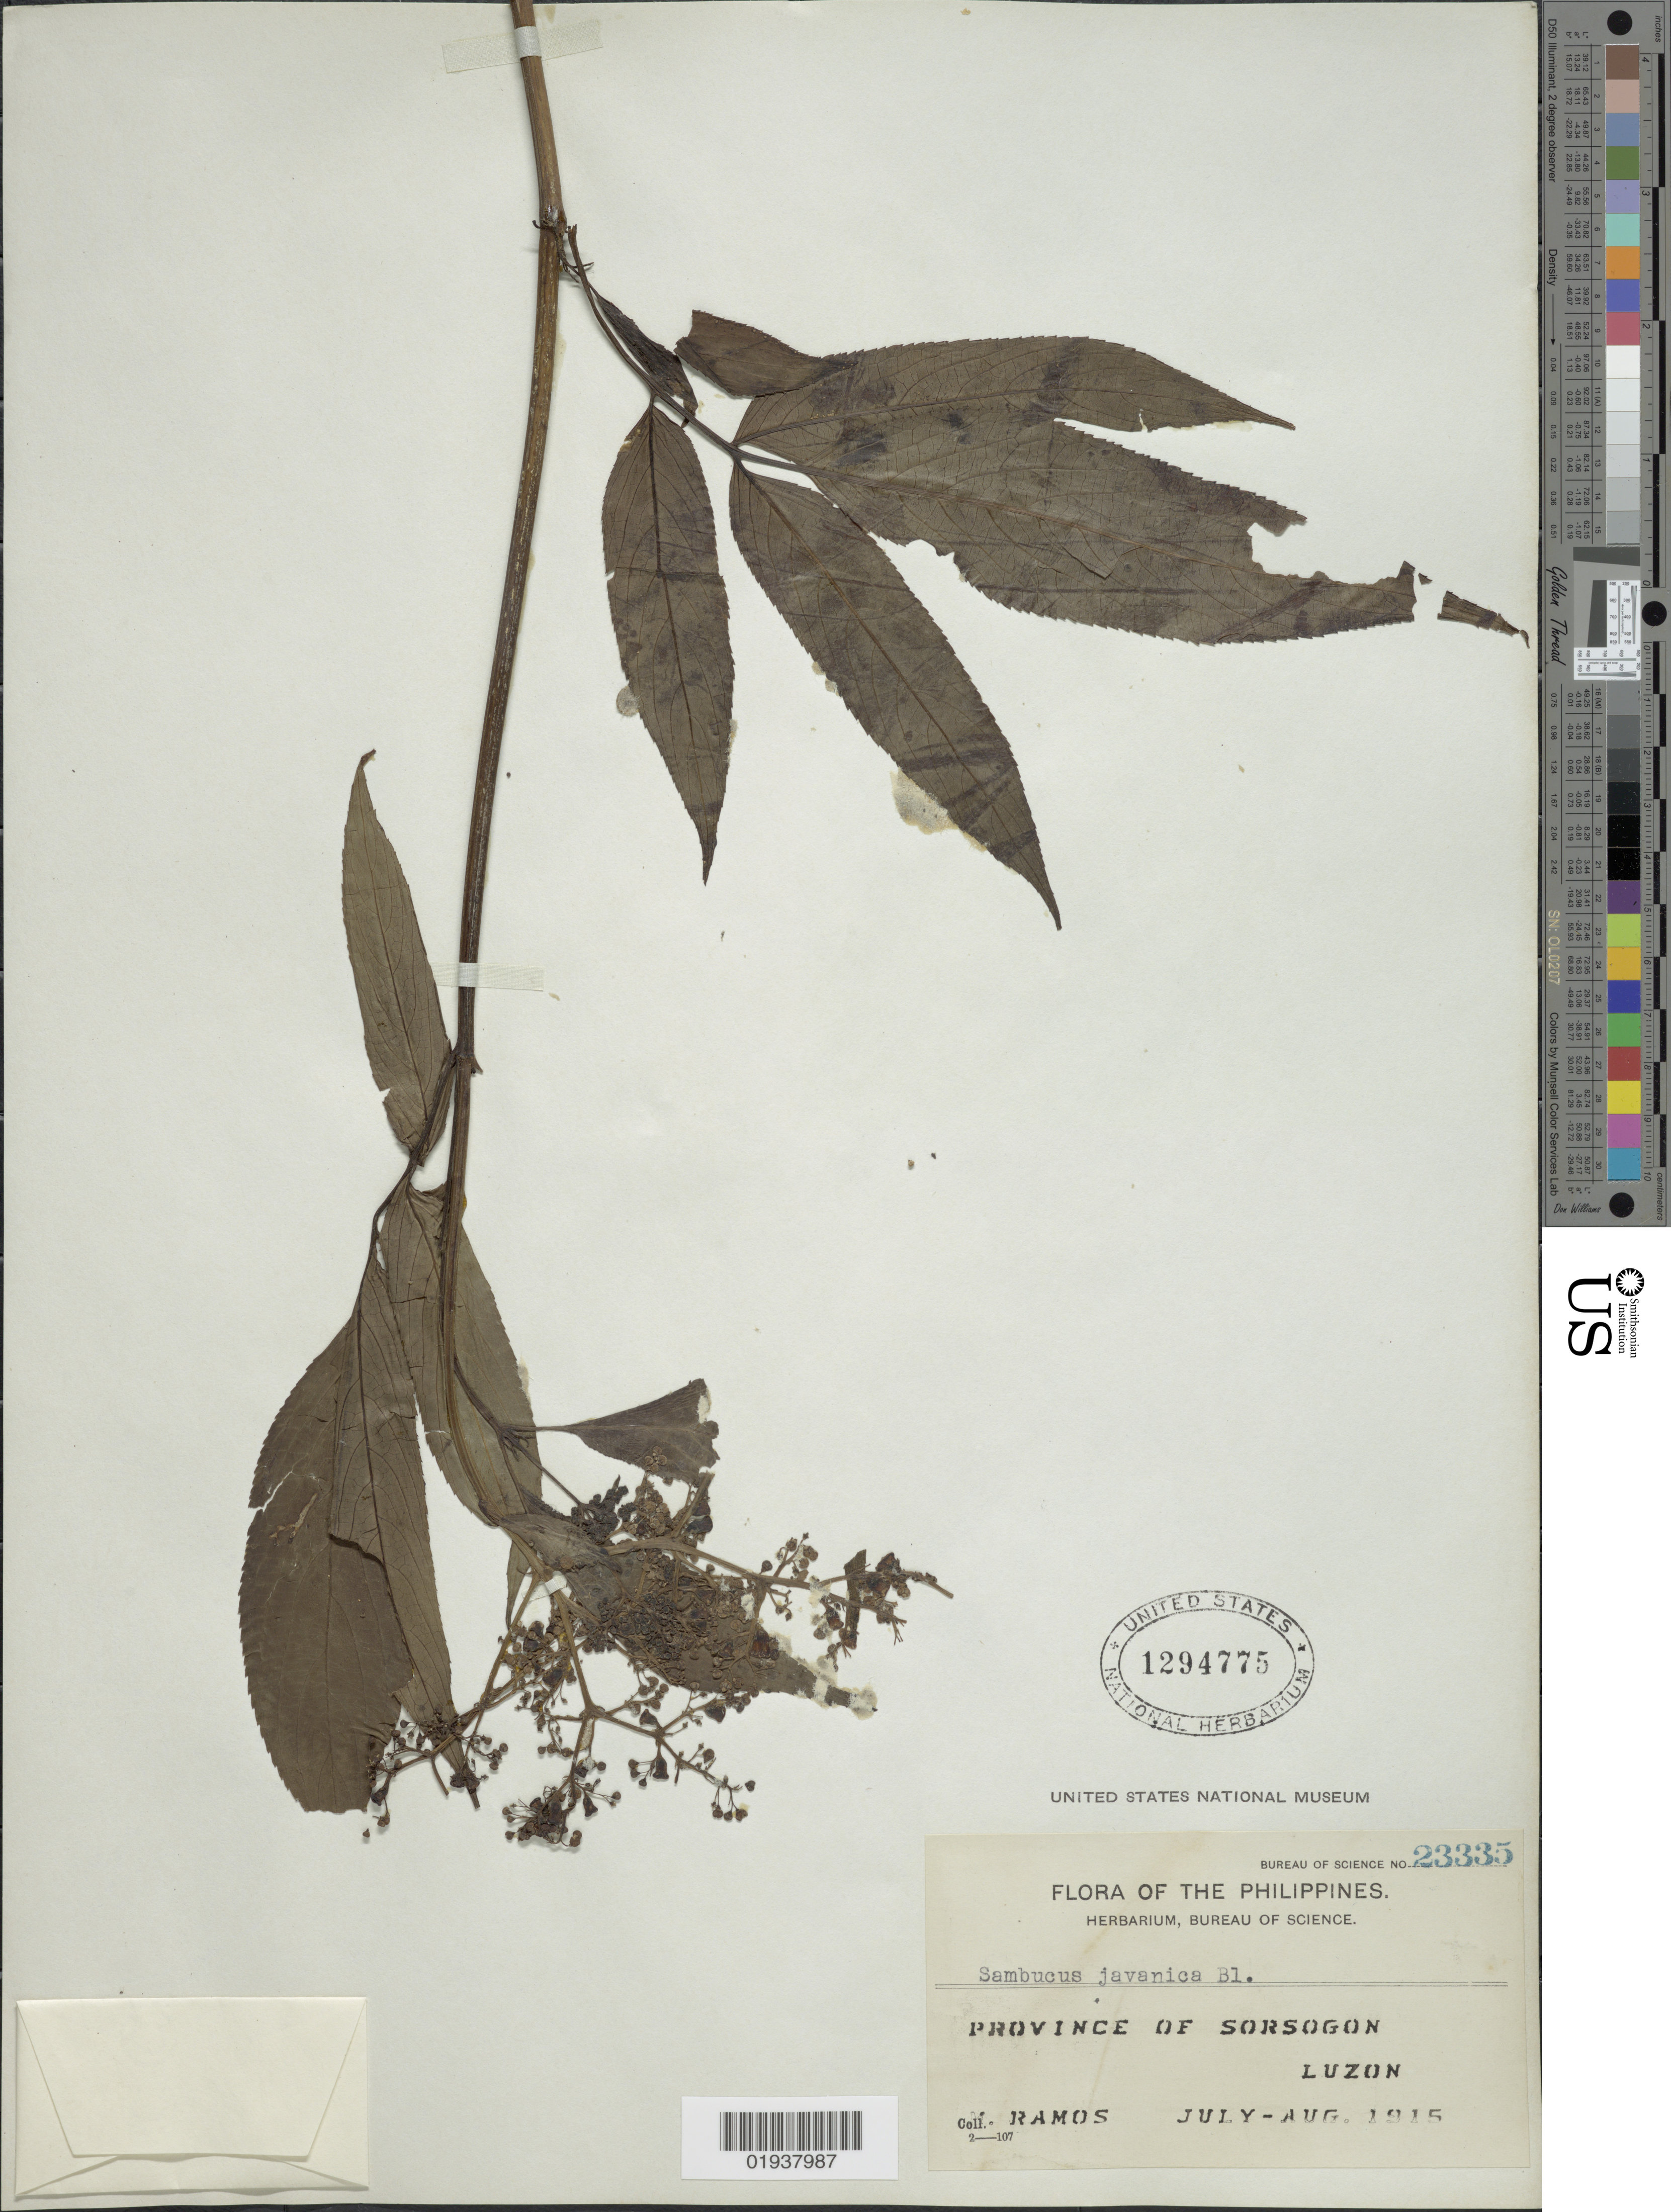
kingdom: Plantae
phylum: Tracheophyta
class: Magnoliopsida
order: Dipsacales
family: Viburnaceae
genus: Sambucus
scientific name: Sambucus javanica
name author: Blume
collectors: -. Ramos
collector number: Bureau of Science 23335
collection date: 1915-07/1915-08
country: Philippines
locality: Province of Sorsogon, Luzon.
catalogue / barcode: US 1294775